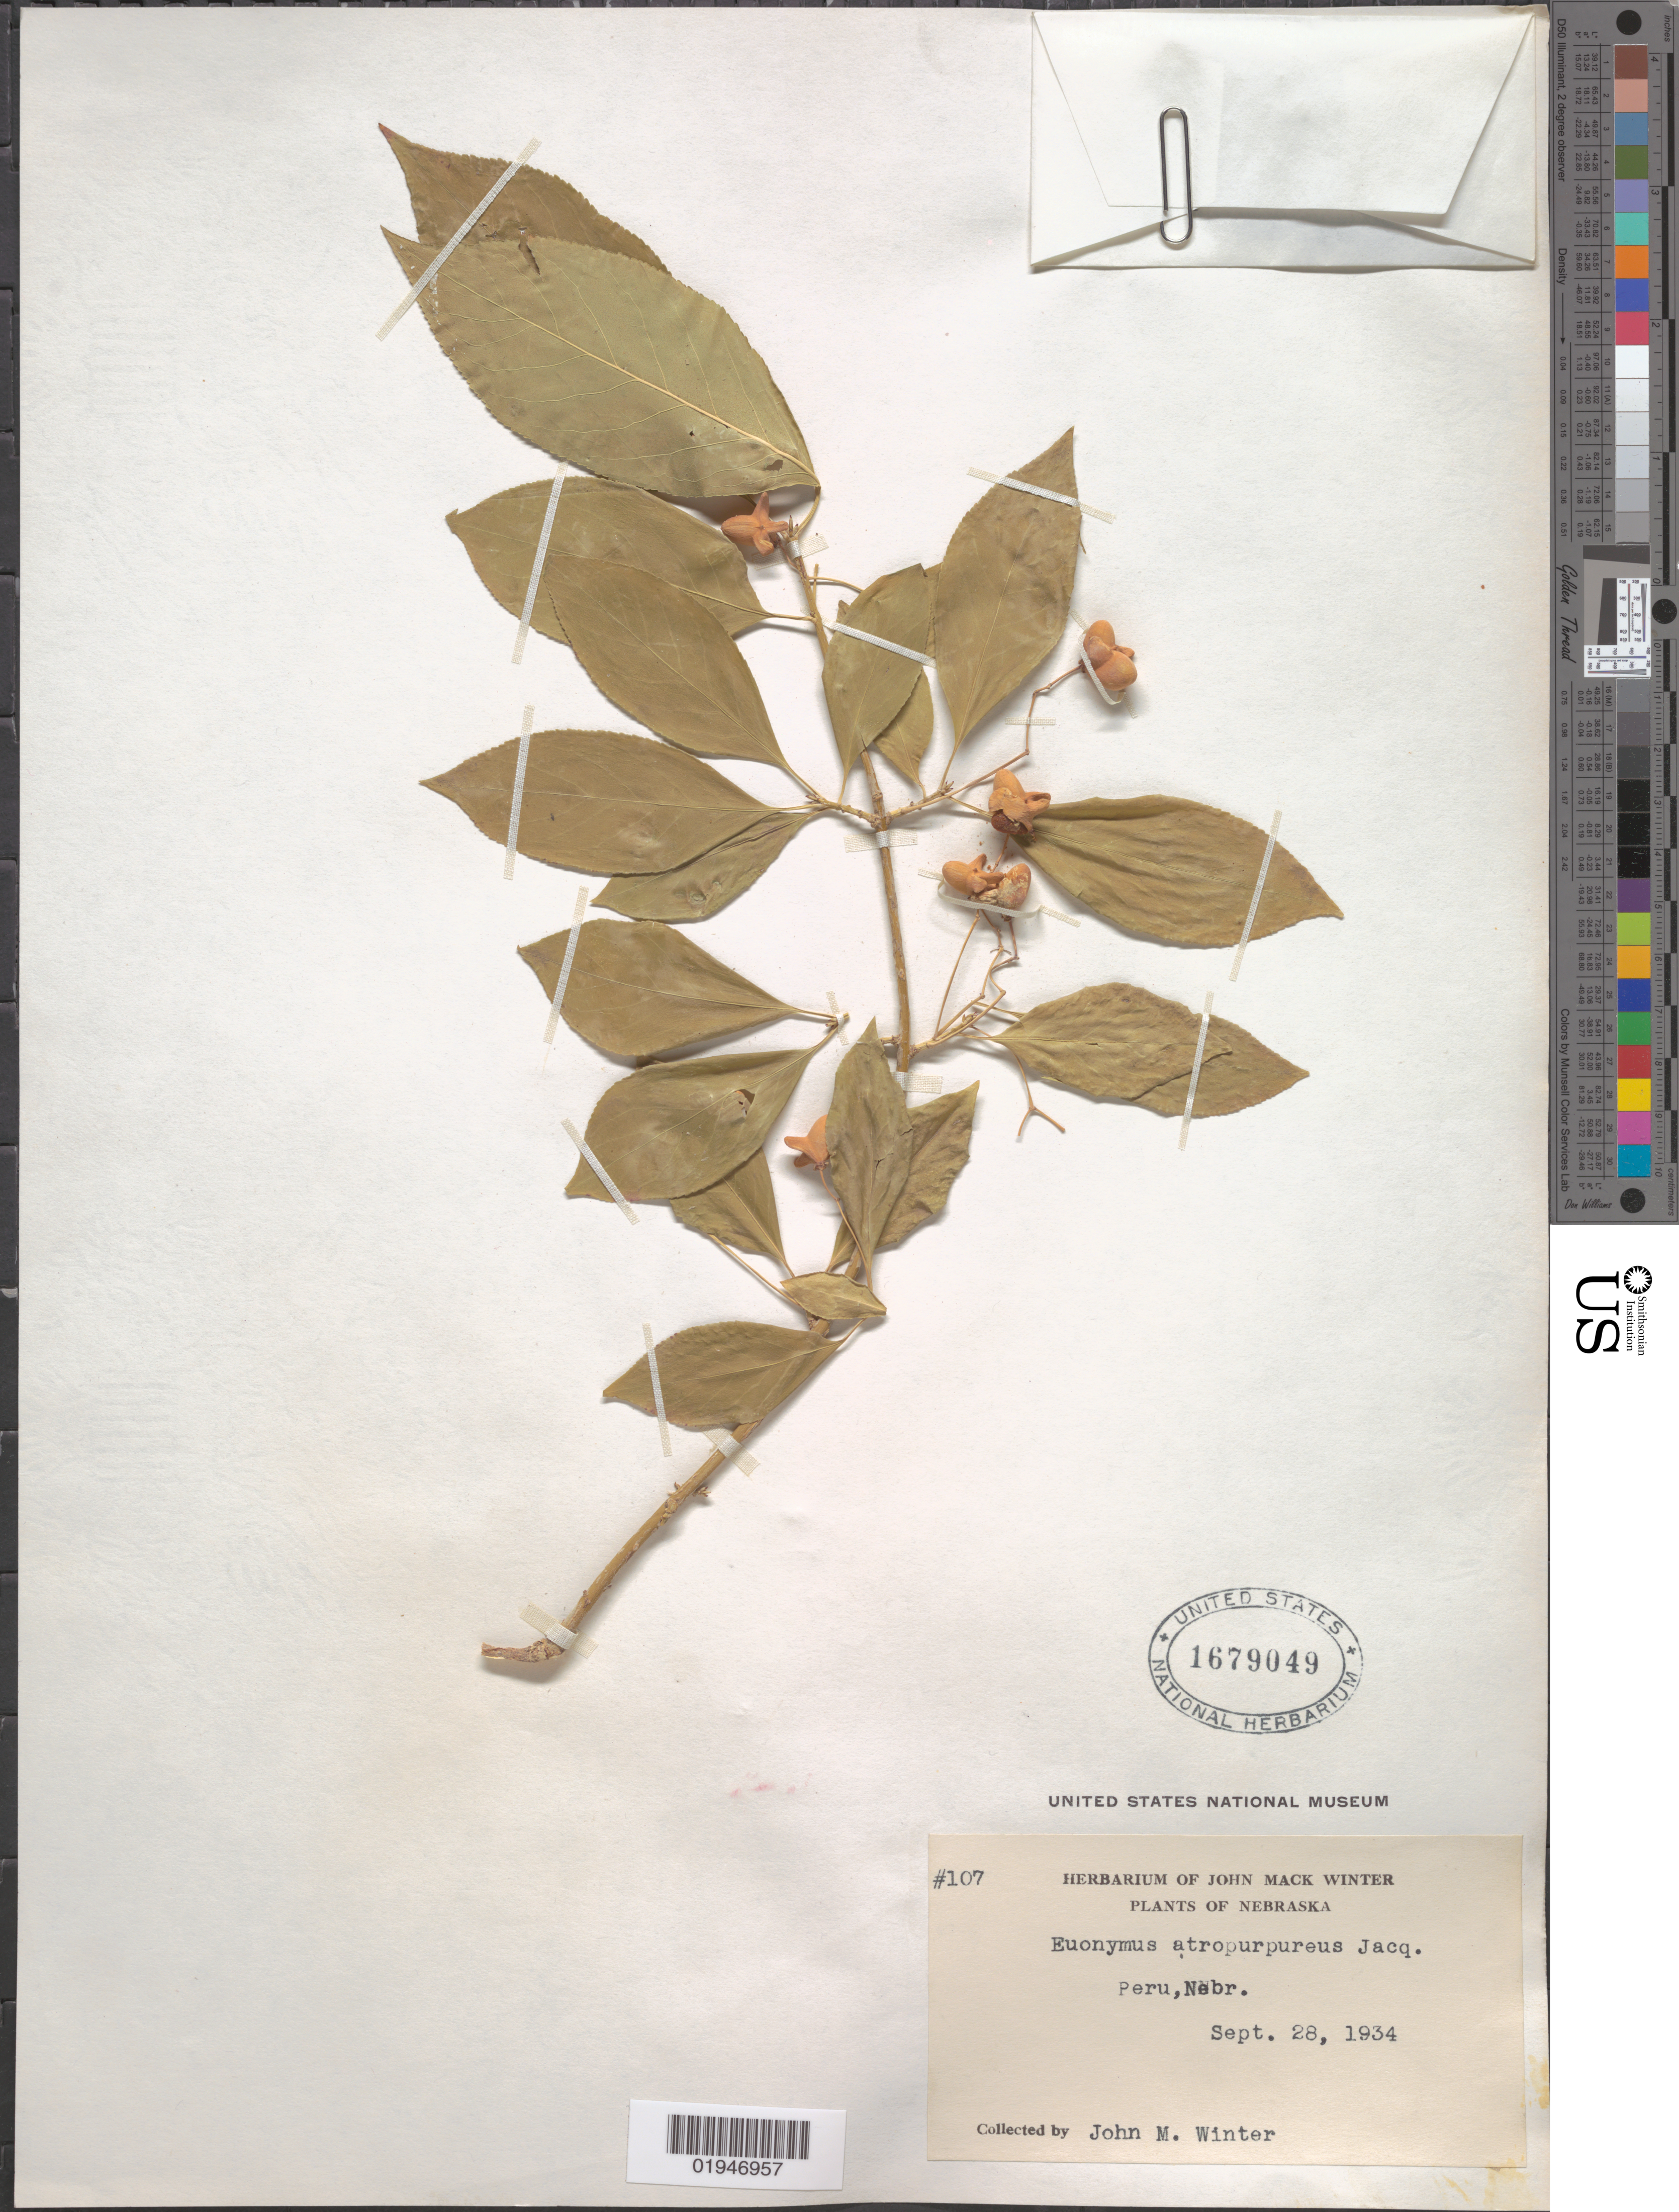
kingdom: Plantae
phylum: Tracheophyta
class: Magnoliopsida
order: Celastrales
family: Celastraceae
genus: Euonymus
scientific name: Euonymus atropurpureus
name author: Jacq.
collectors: J. M. Winter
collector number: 107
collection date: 1934-09-28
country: United States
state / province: Nebraska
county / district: Nemaha County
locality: Peru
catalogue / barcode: US 1679049